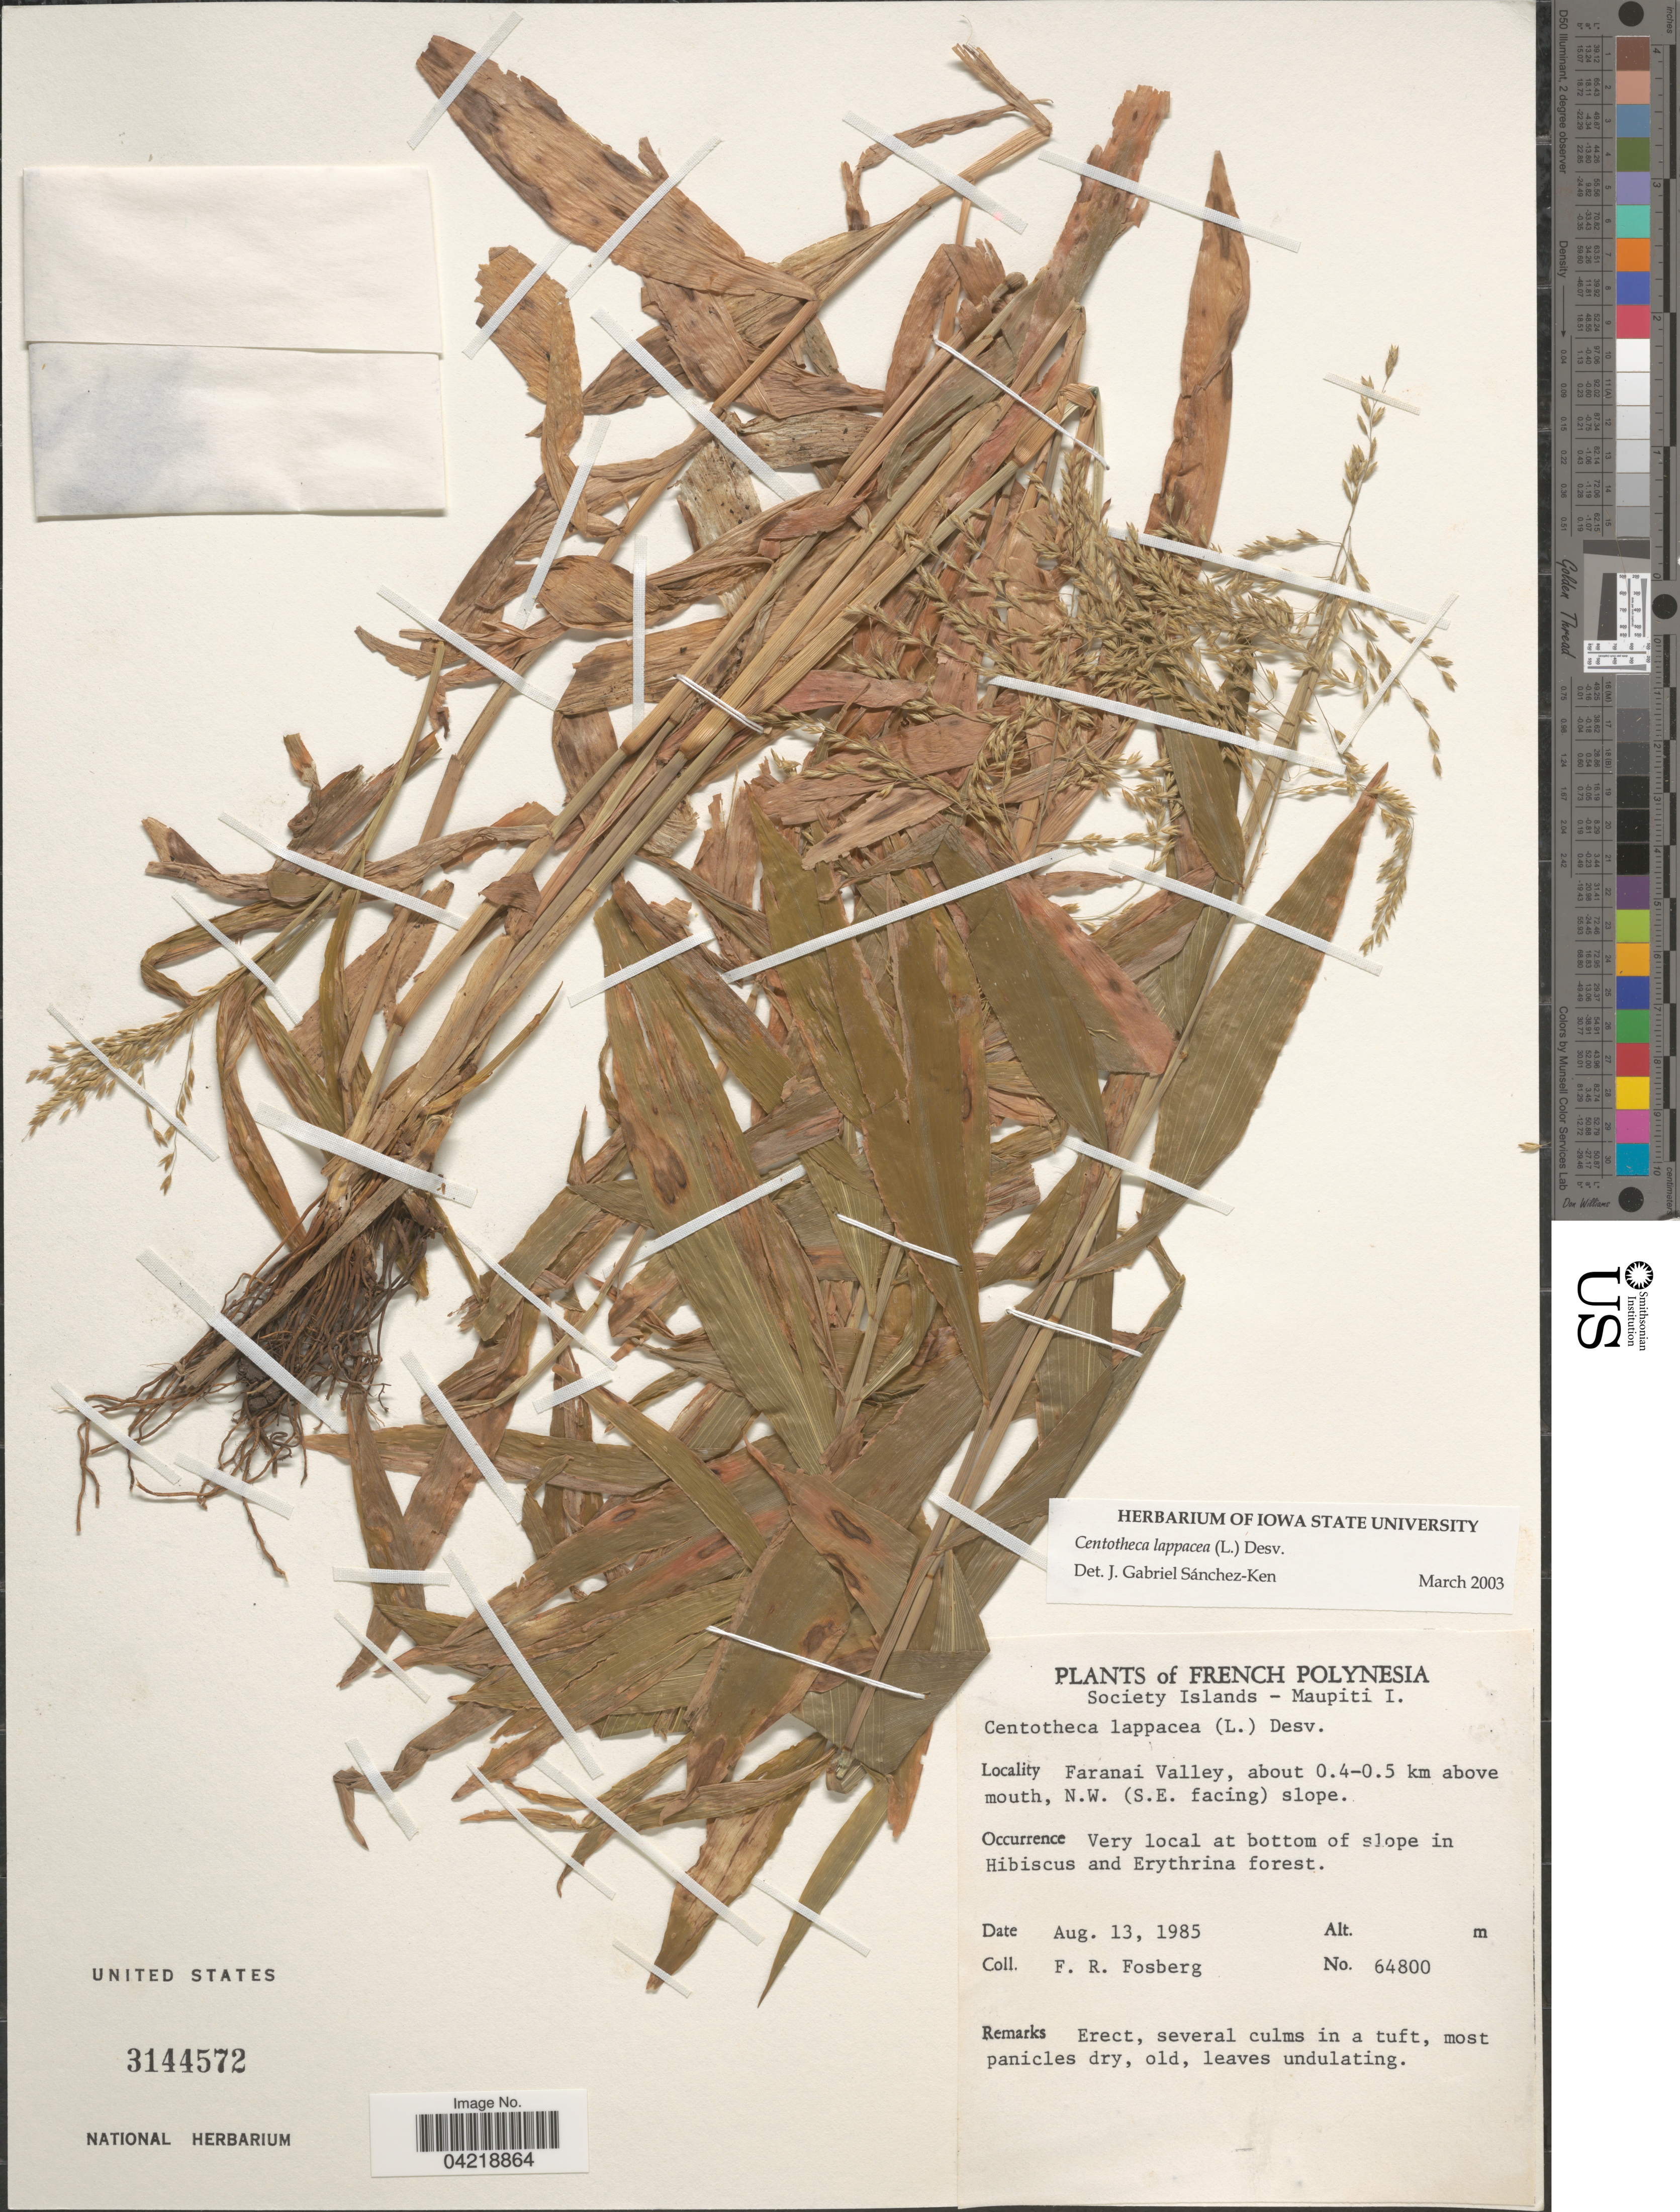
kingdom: Plantae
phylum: Tracheophyta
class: Liliopsida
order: Poales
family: Poaceae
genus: Centotheca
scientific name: Centotheca lappacea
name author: (L.) Desv.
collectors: F. R. Fosberg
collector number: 64800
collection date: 1985-08-13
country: French Polynesia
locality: Society Islands - Maupiti I. Faranai Valley, about 0.4-0.5 km above mouth, N. W. (S. E. facing) slope.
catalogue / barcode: US 3144572